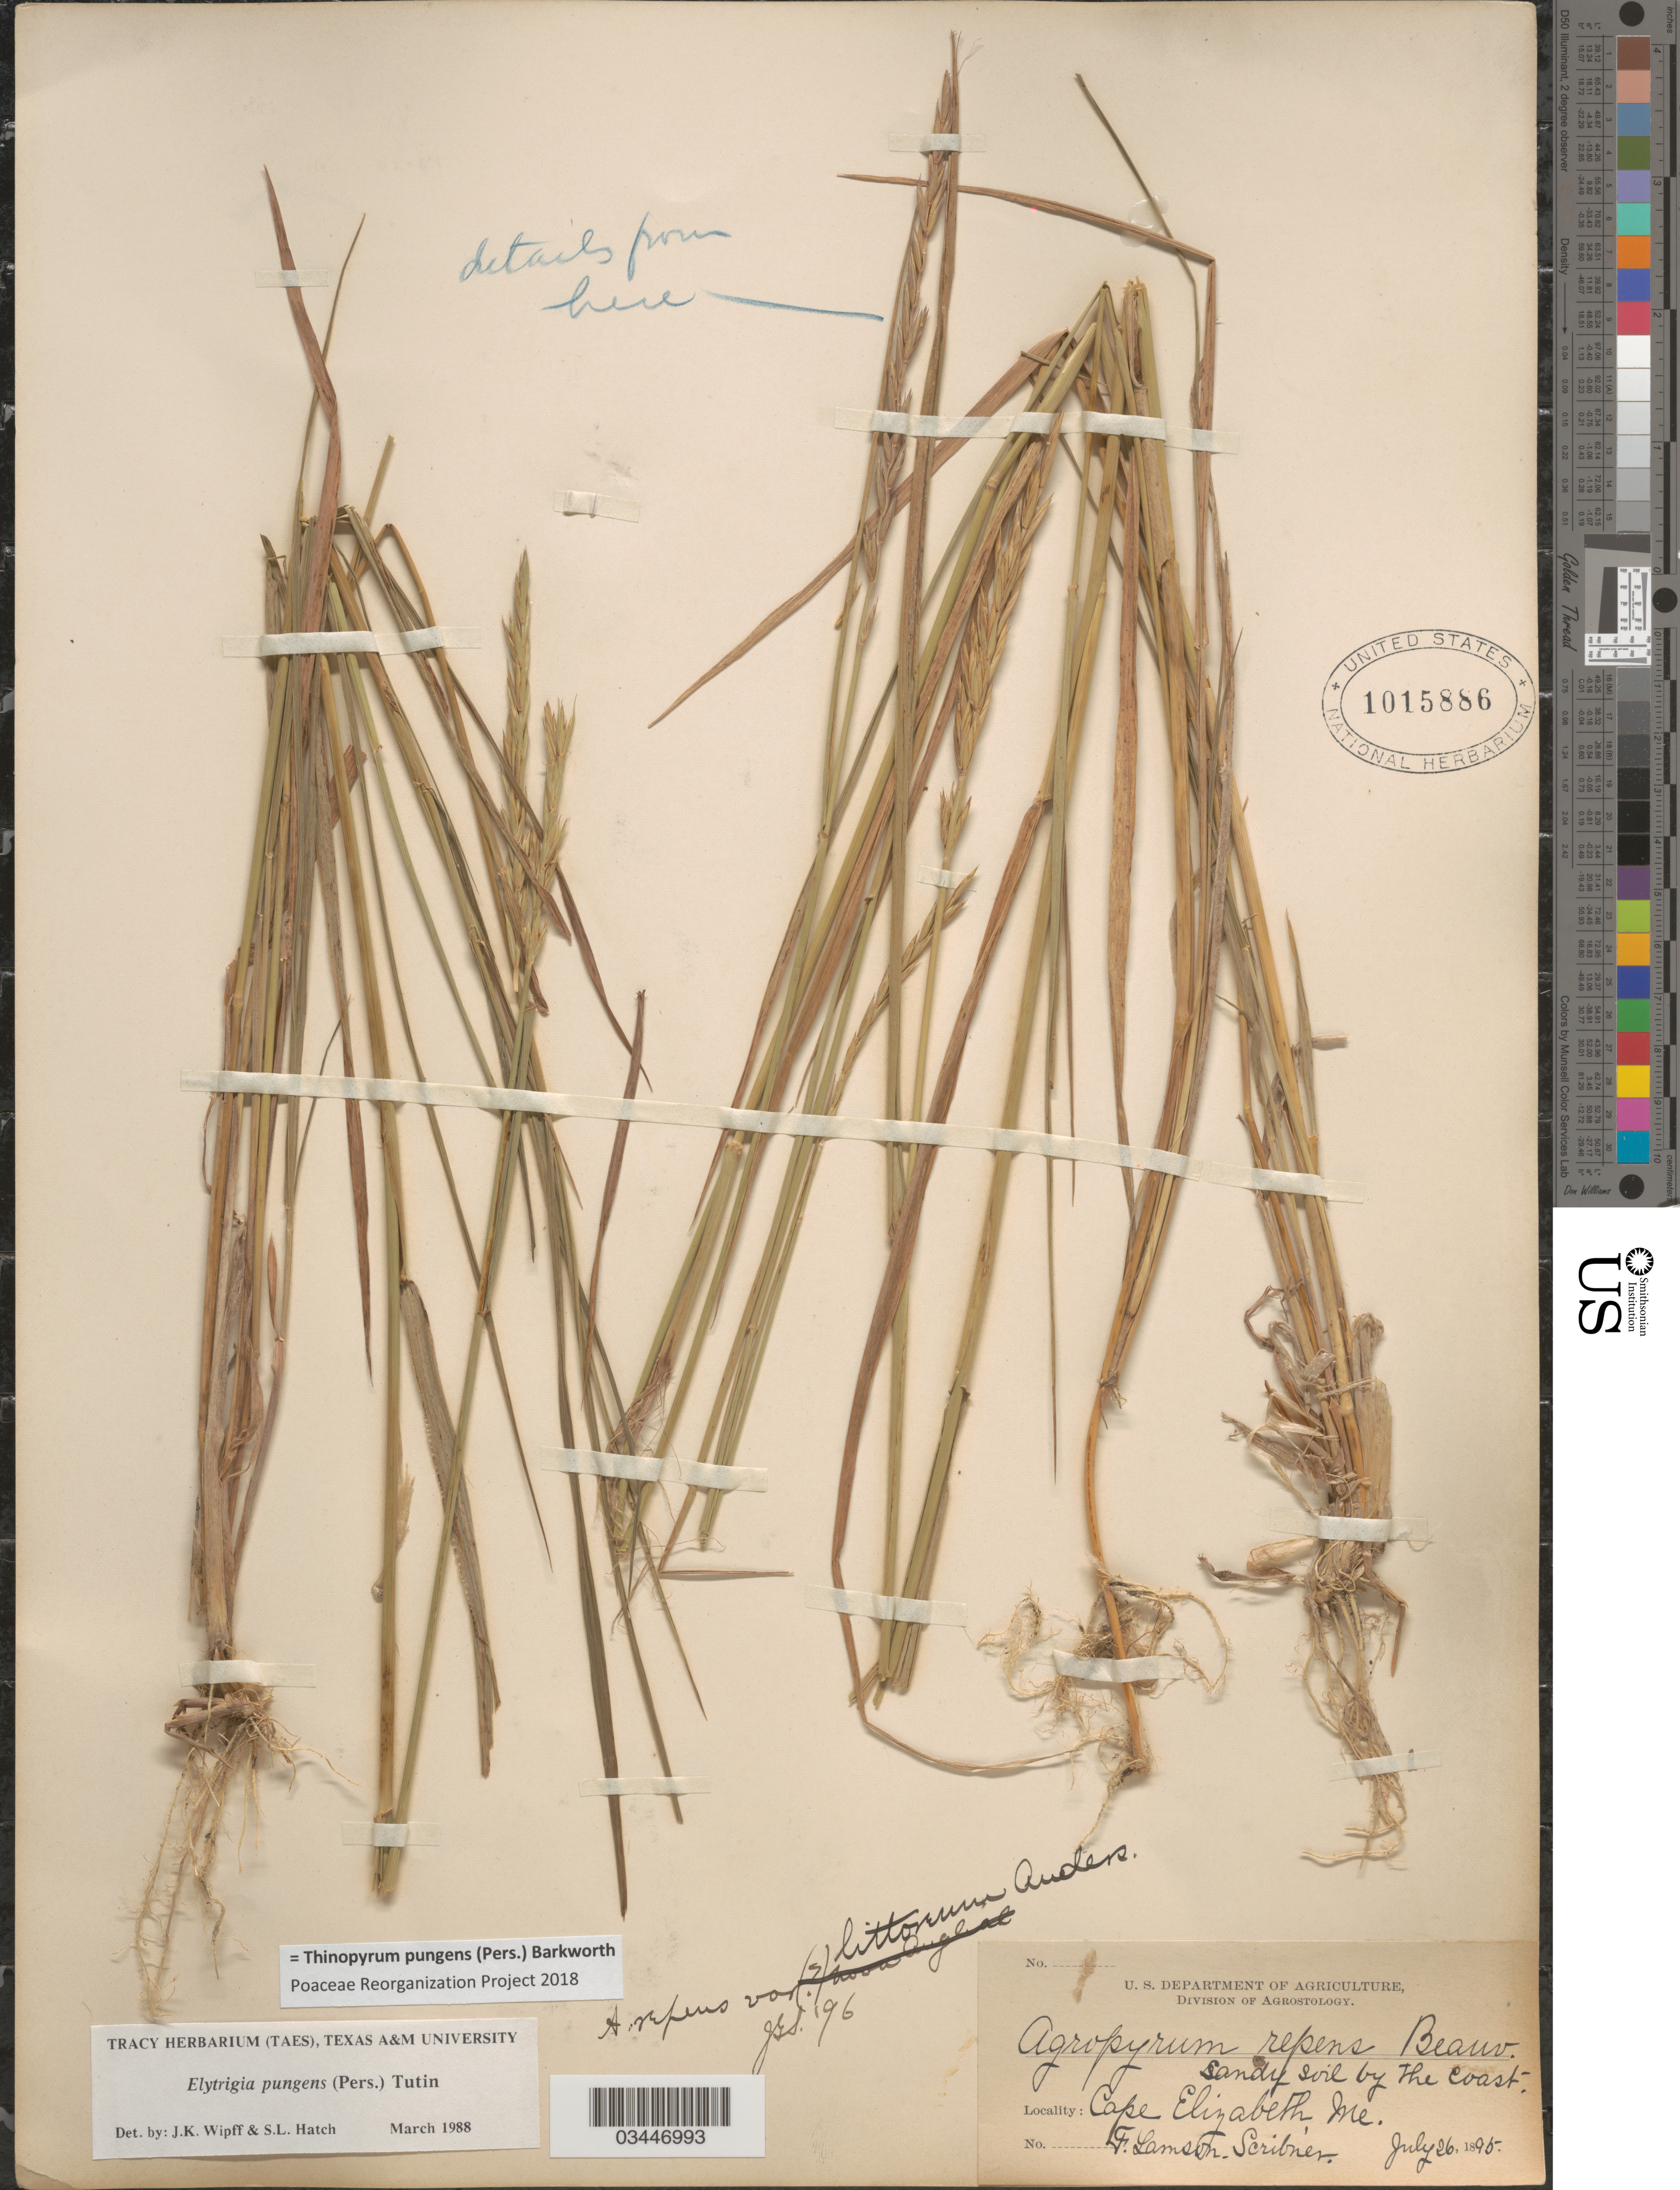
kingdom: Plantae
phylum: Tracheophyta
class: Liliopsida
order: Poales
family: Poaceae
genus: Thinopyrum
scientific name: Thinopyrum pungens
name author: (Pers.) Barkworth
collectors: F. Lamson-Scribner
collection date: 1895-07-26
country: United States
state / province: Maine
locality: Sandy soil by The Coast. Cape Elizabeth.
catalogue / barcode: US 1015886